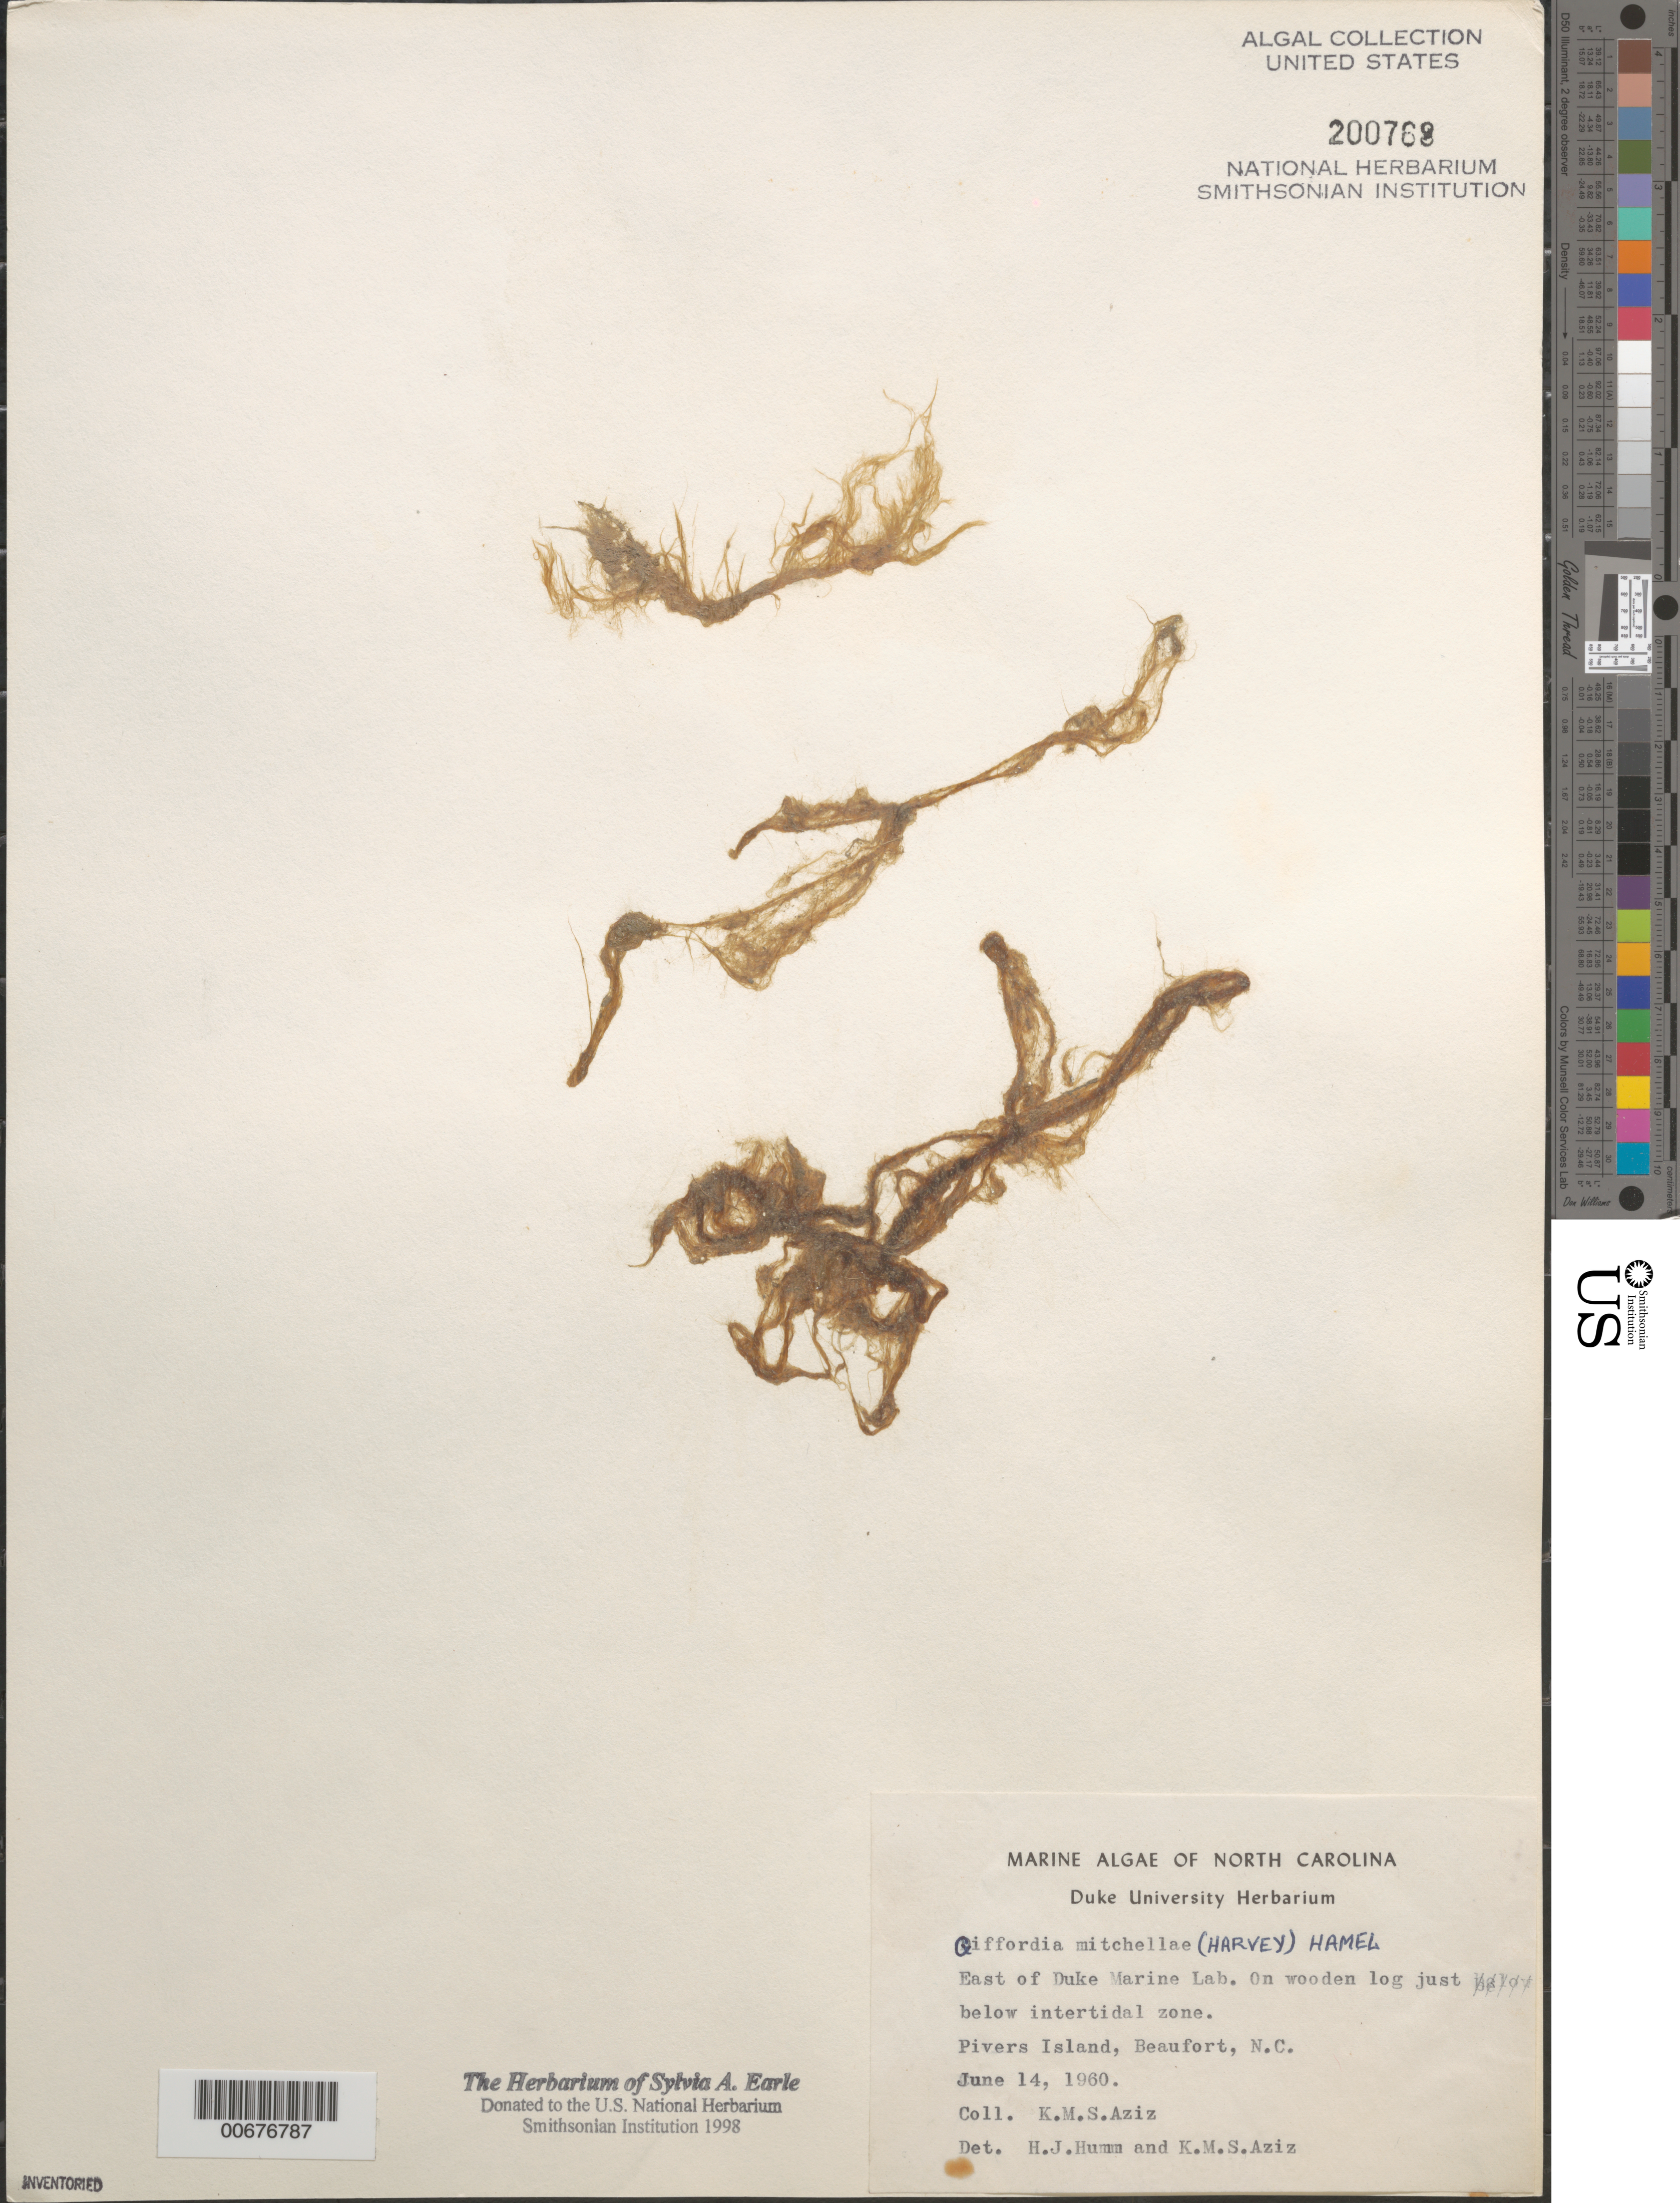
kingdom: Chromista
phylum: Ochrophyta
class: Phaeophyceae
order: Ectocarpales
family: Acinetosporaceae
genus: Feldmannia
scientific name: Feldmannia mitchelliae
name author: (Harv.) H.-S. Kim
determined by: Algae name updating Project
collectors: K. M. Aziz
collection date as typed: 14 Jun 1960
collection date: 1960-06-14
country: United States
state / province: North Carolina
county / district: Carteret County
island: Pivers Island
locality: Beaufort, east of Duke Marine Laboratory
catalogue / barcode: US 200768